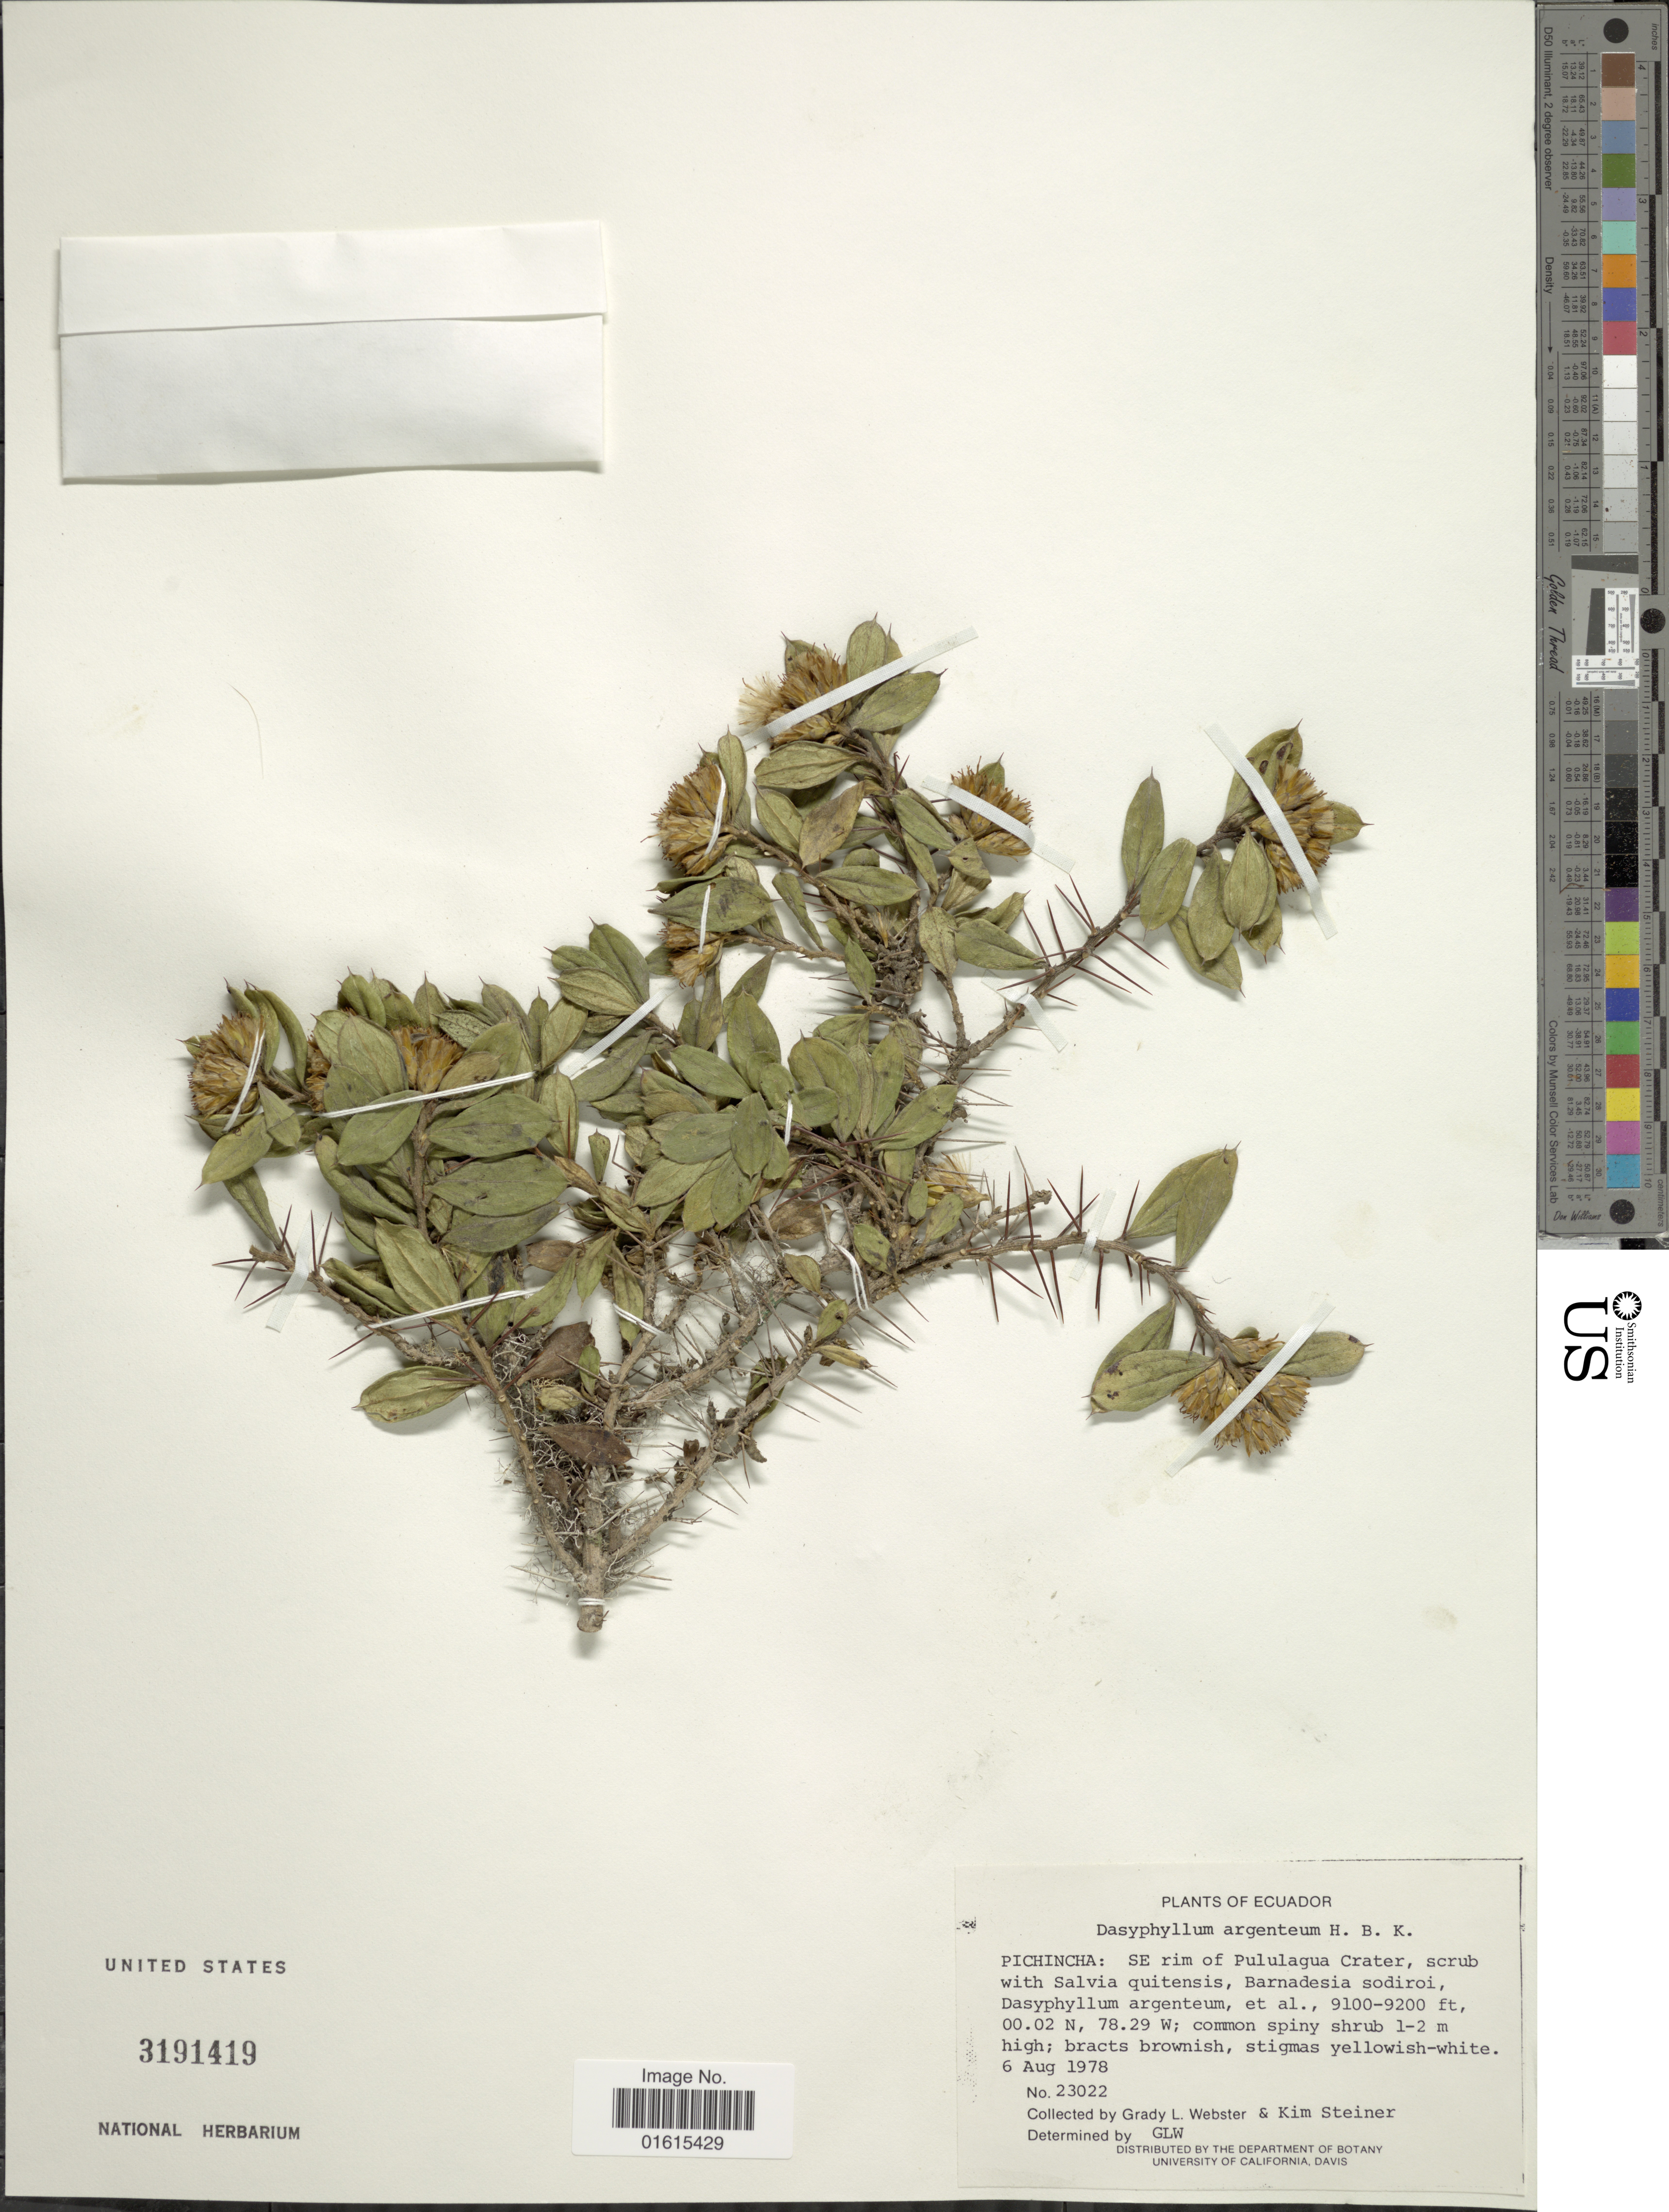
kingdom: Plantae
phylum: Tracheophyta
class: Magnoliopsida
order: Asterales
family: Asteraceae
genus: Dasyphyllum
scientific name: Dasyphyllum popayanense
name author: (Hieron.) Cabrera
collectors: G. L. Webster & K. Steiner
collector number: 23022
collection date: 1978-08-06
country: Ecuador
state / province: Pichincha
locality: Pichincha, SE rim of Pululagua Crater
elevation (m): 2774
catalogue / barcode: US 3191419